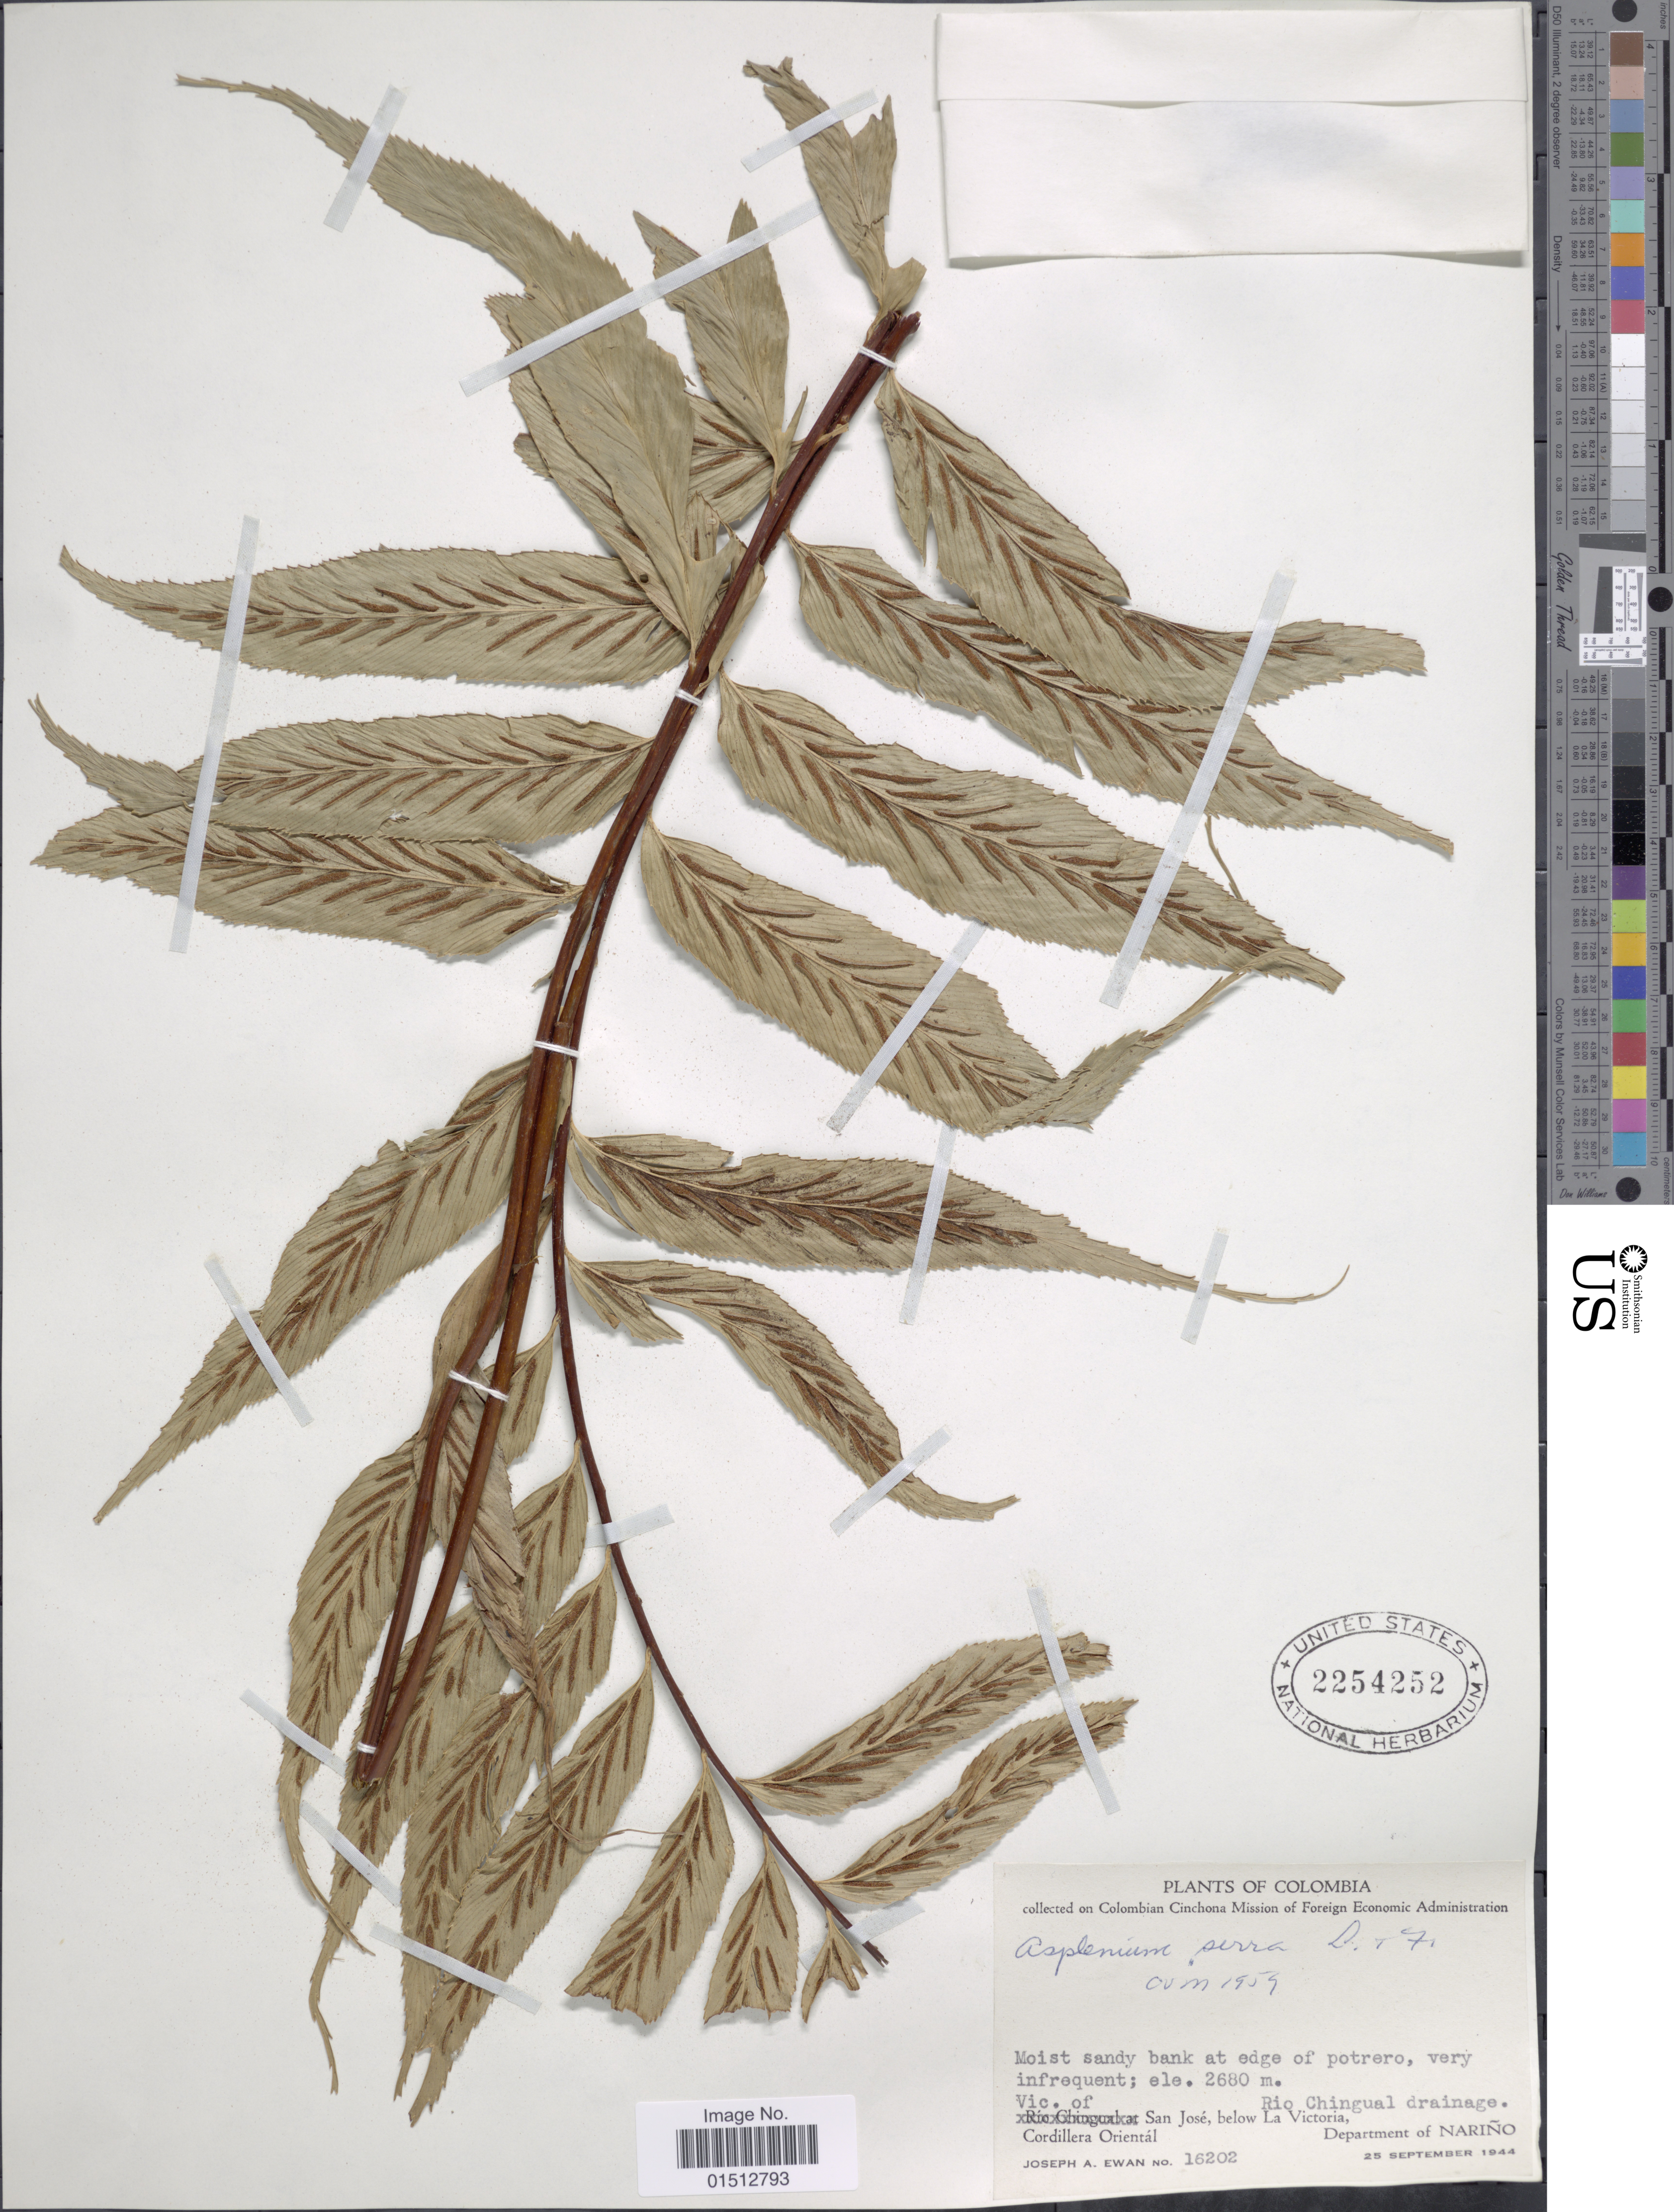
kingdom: Plantae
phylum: Tracheophyta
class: Polypodiopsida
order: Polypodiales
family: Aspleniaceae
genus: Asplenium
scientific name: Asplenium serra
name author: Langsd. & Fisch.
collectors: J. A. Ewan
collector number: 16202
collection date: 1944-09-25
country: Colombia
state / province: Nariño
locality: Colombia, Vic. of San Jose, below La Victoria, Cordillera Oriental, Department of Narino. Rio Chingual drainage.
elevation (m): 2680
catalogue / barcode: US 2254252